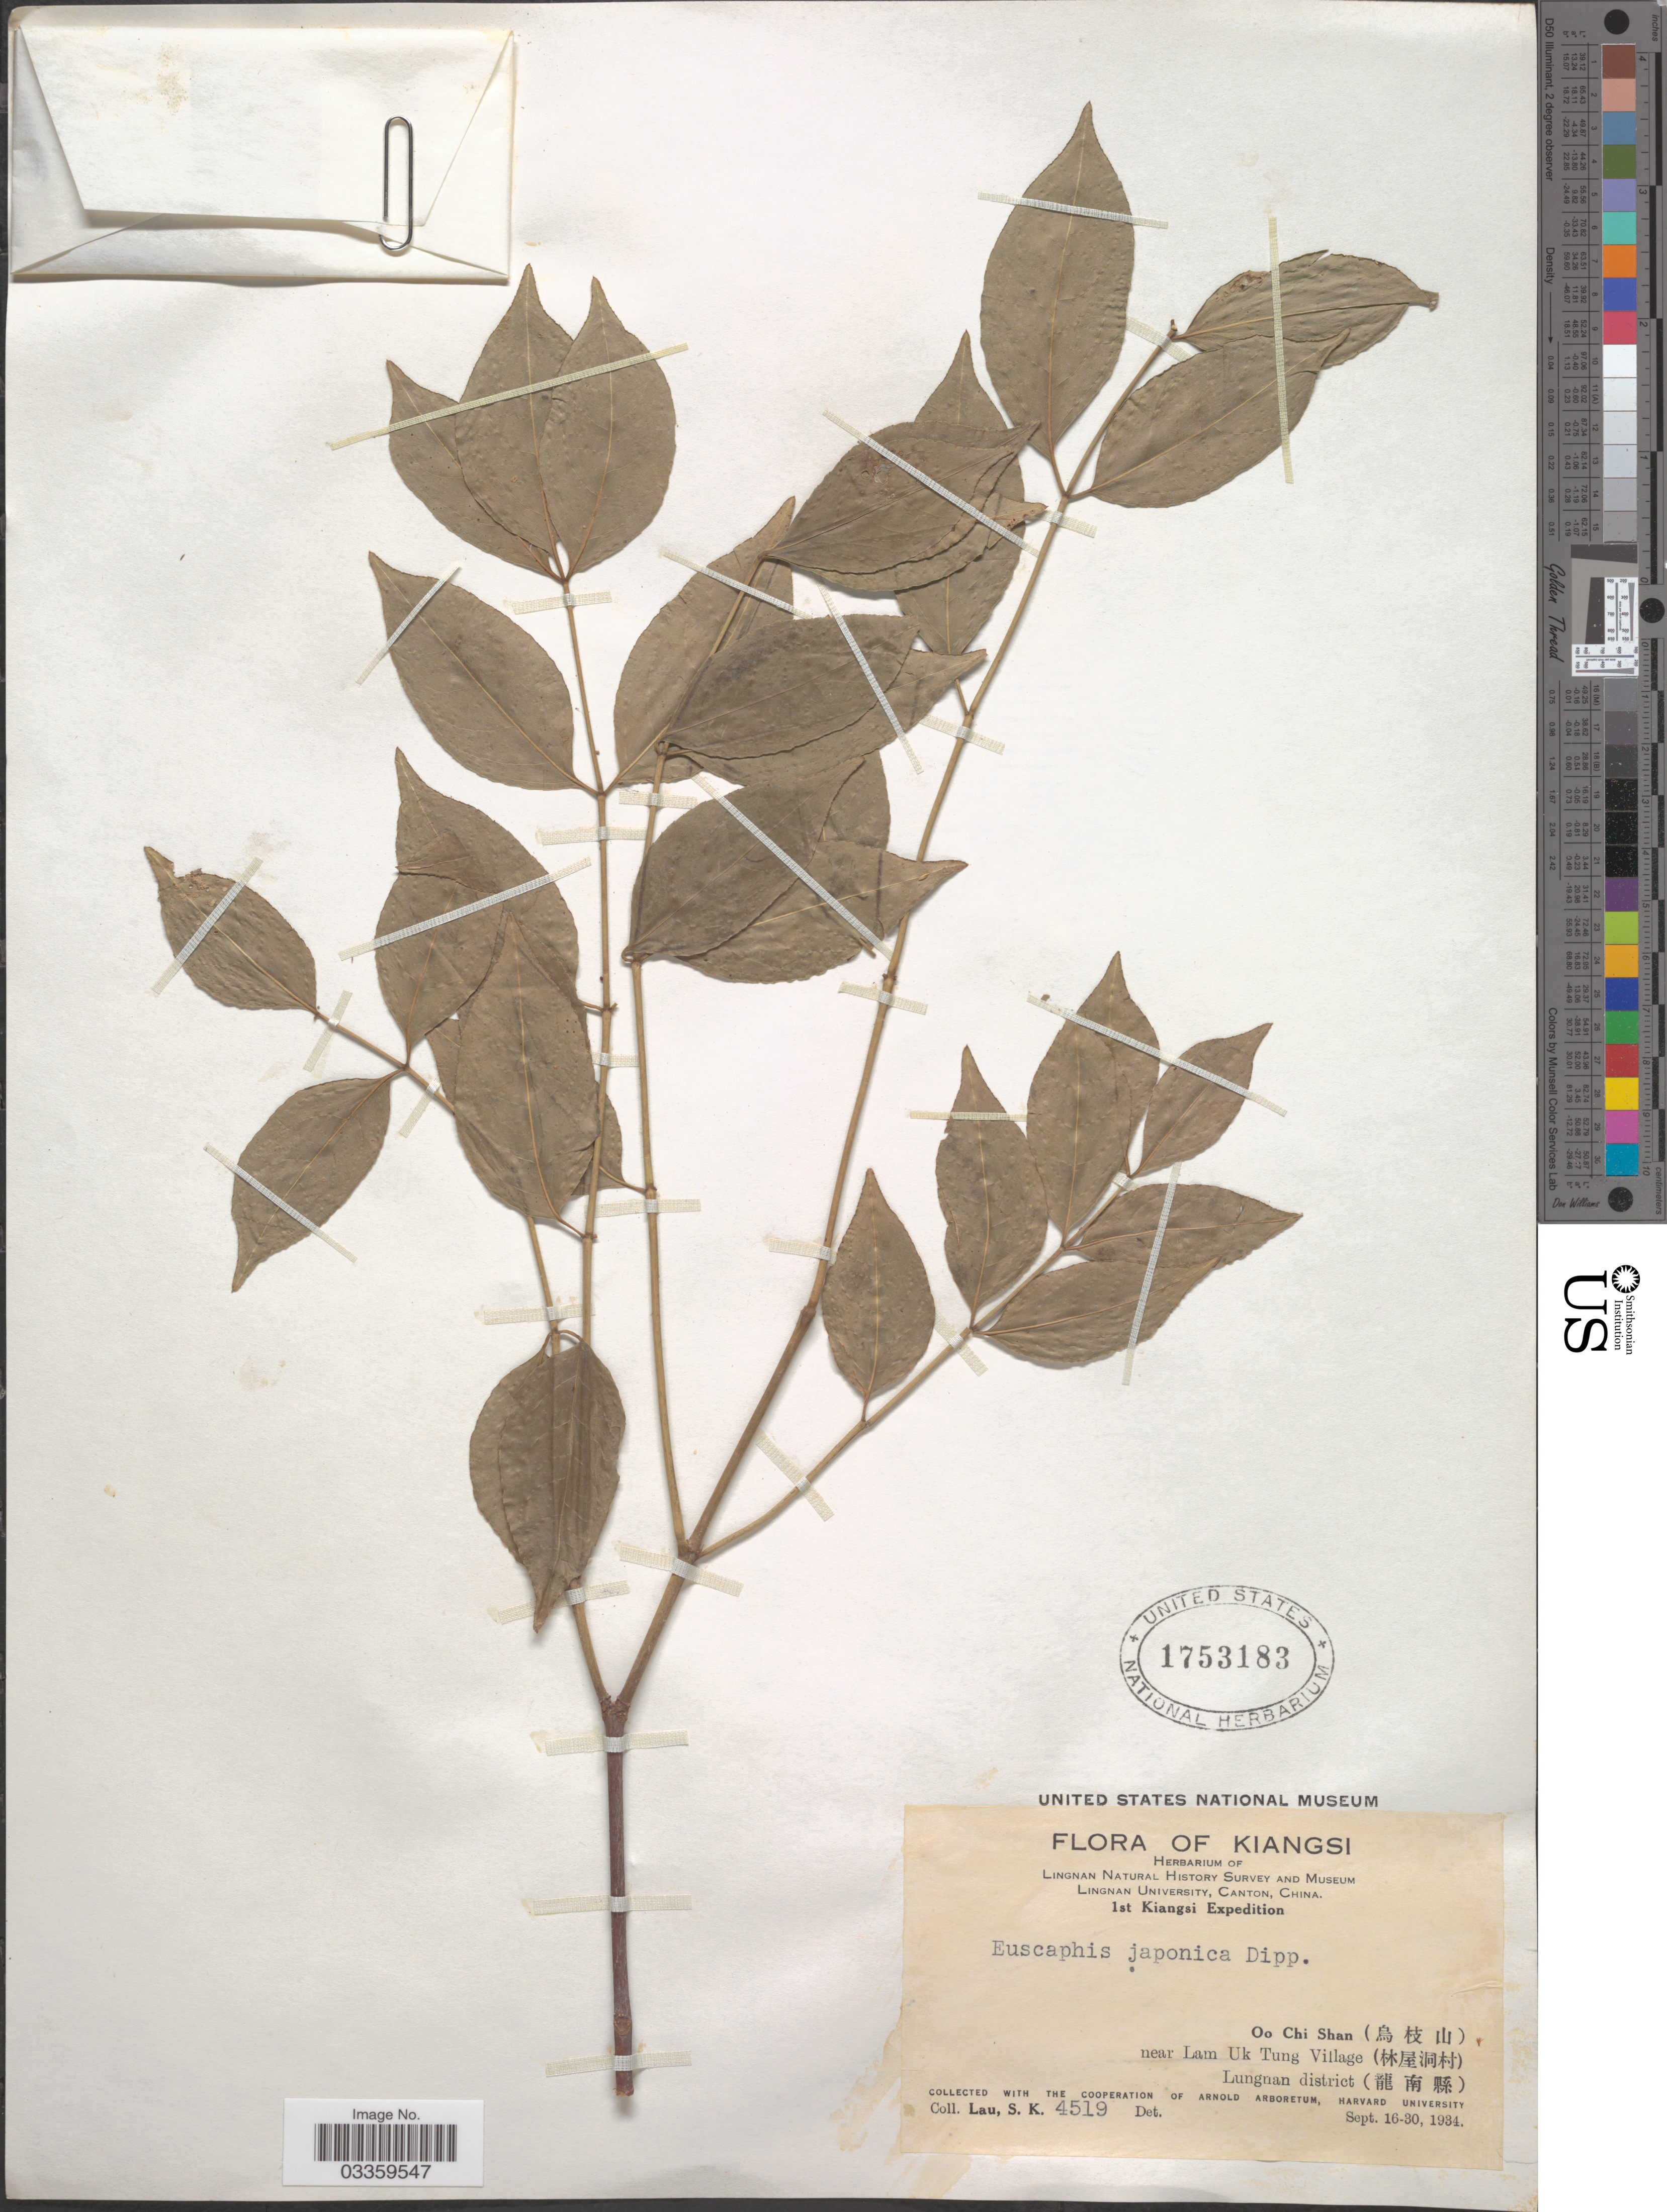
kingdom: Plantae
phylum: Tracheophyta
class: Magnoliopsida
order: Crossosomatales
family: Staphyleaceae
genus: Euscaphis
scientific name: Euscaphis japonica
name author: (Thunb.) Kanitz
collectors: S. K. Lau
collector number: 4519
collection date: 1934-09-16/1934-09-30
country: China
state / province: Jiangxi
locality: Kiangsi. Oo Chi Shan (X) near Lam Uk Tung Village (X). Lungnan district (X).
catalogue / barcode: US 1753183